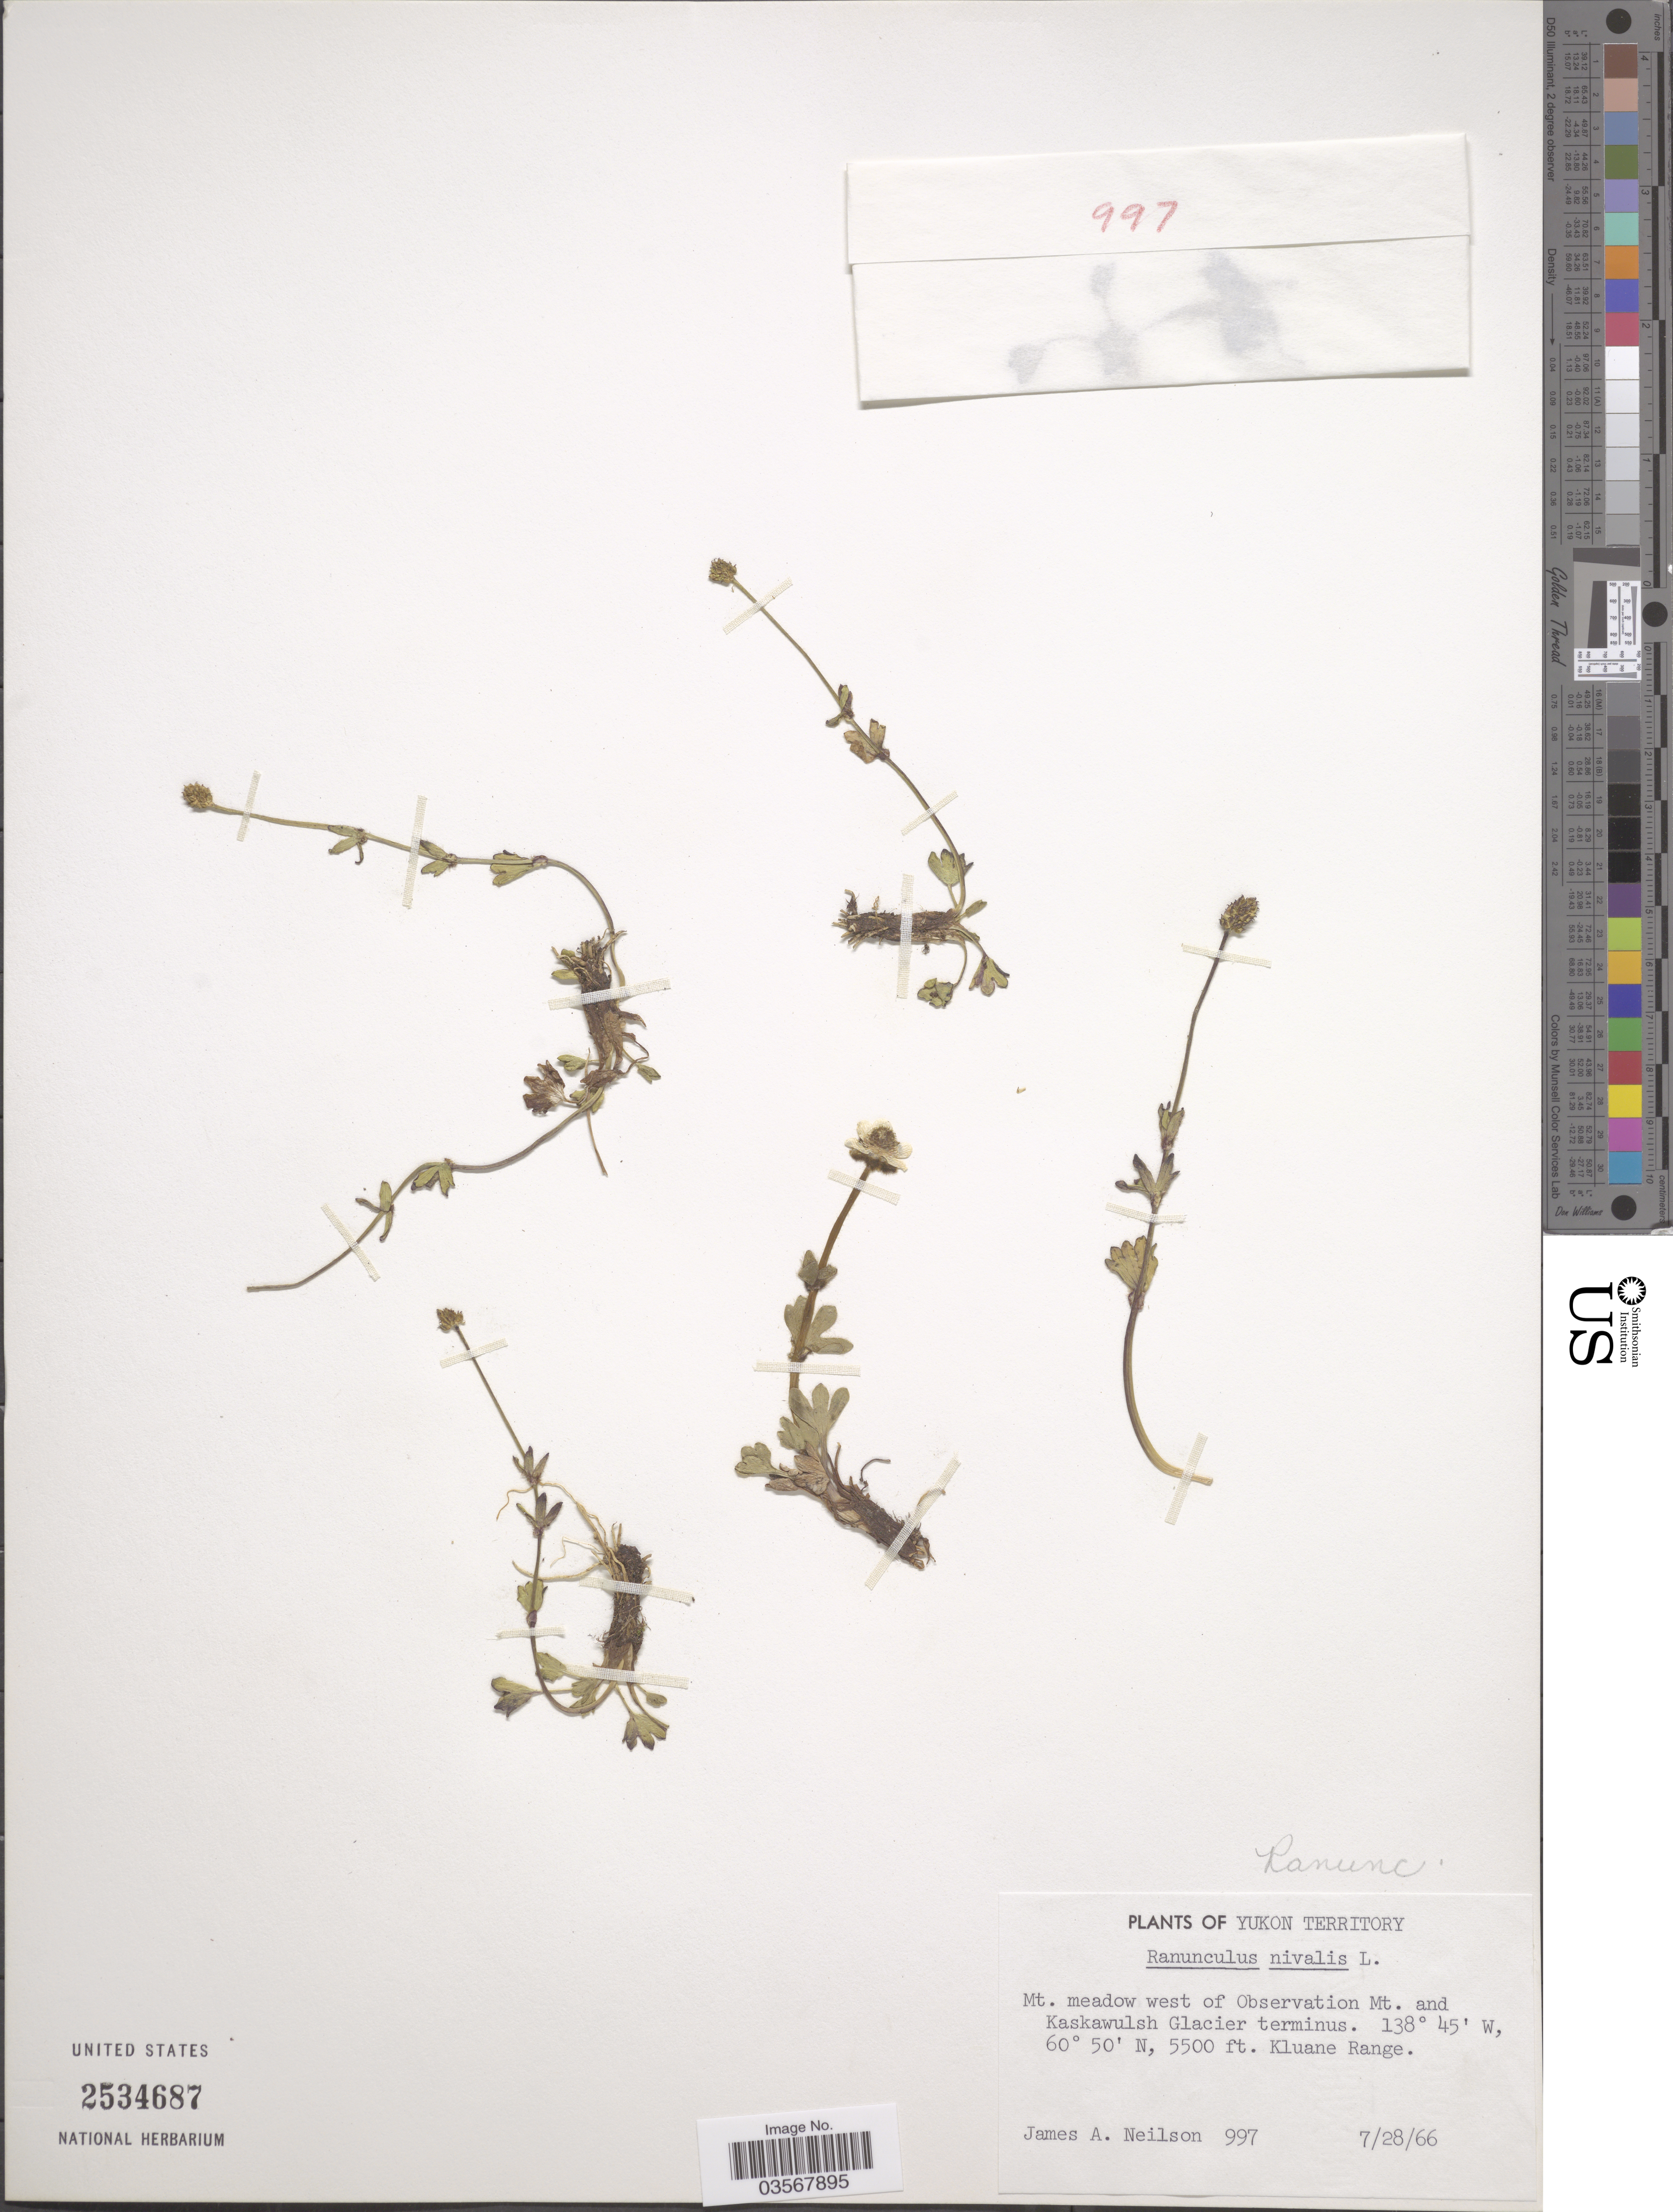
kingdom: Plantae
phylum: Tracheophyta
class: Magnoliopsida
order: Ranunculales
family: Ranunculaceae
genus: Ranunculus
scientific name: Ranunculus nivalis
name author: L.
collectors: J. Neilson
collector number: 997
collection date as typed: Transcribed d/m/y: 28/7/66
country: Canada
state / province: Yukon Territory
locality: Mt. meadow west of Observation Mt. and Kaskawulsh Glacier terminus. Kluane Range.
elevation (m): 1676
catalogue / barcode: US 2534687